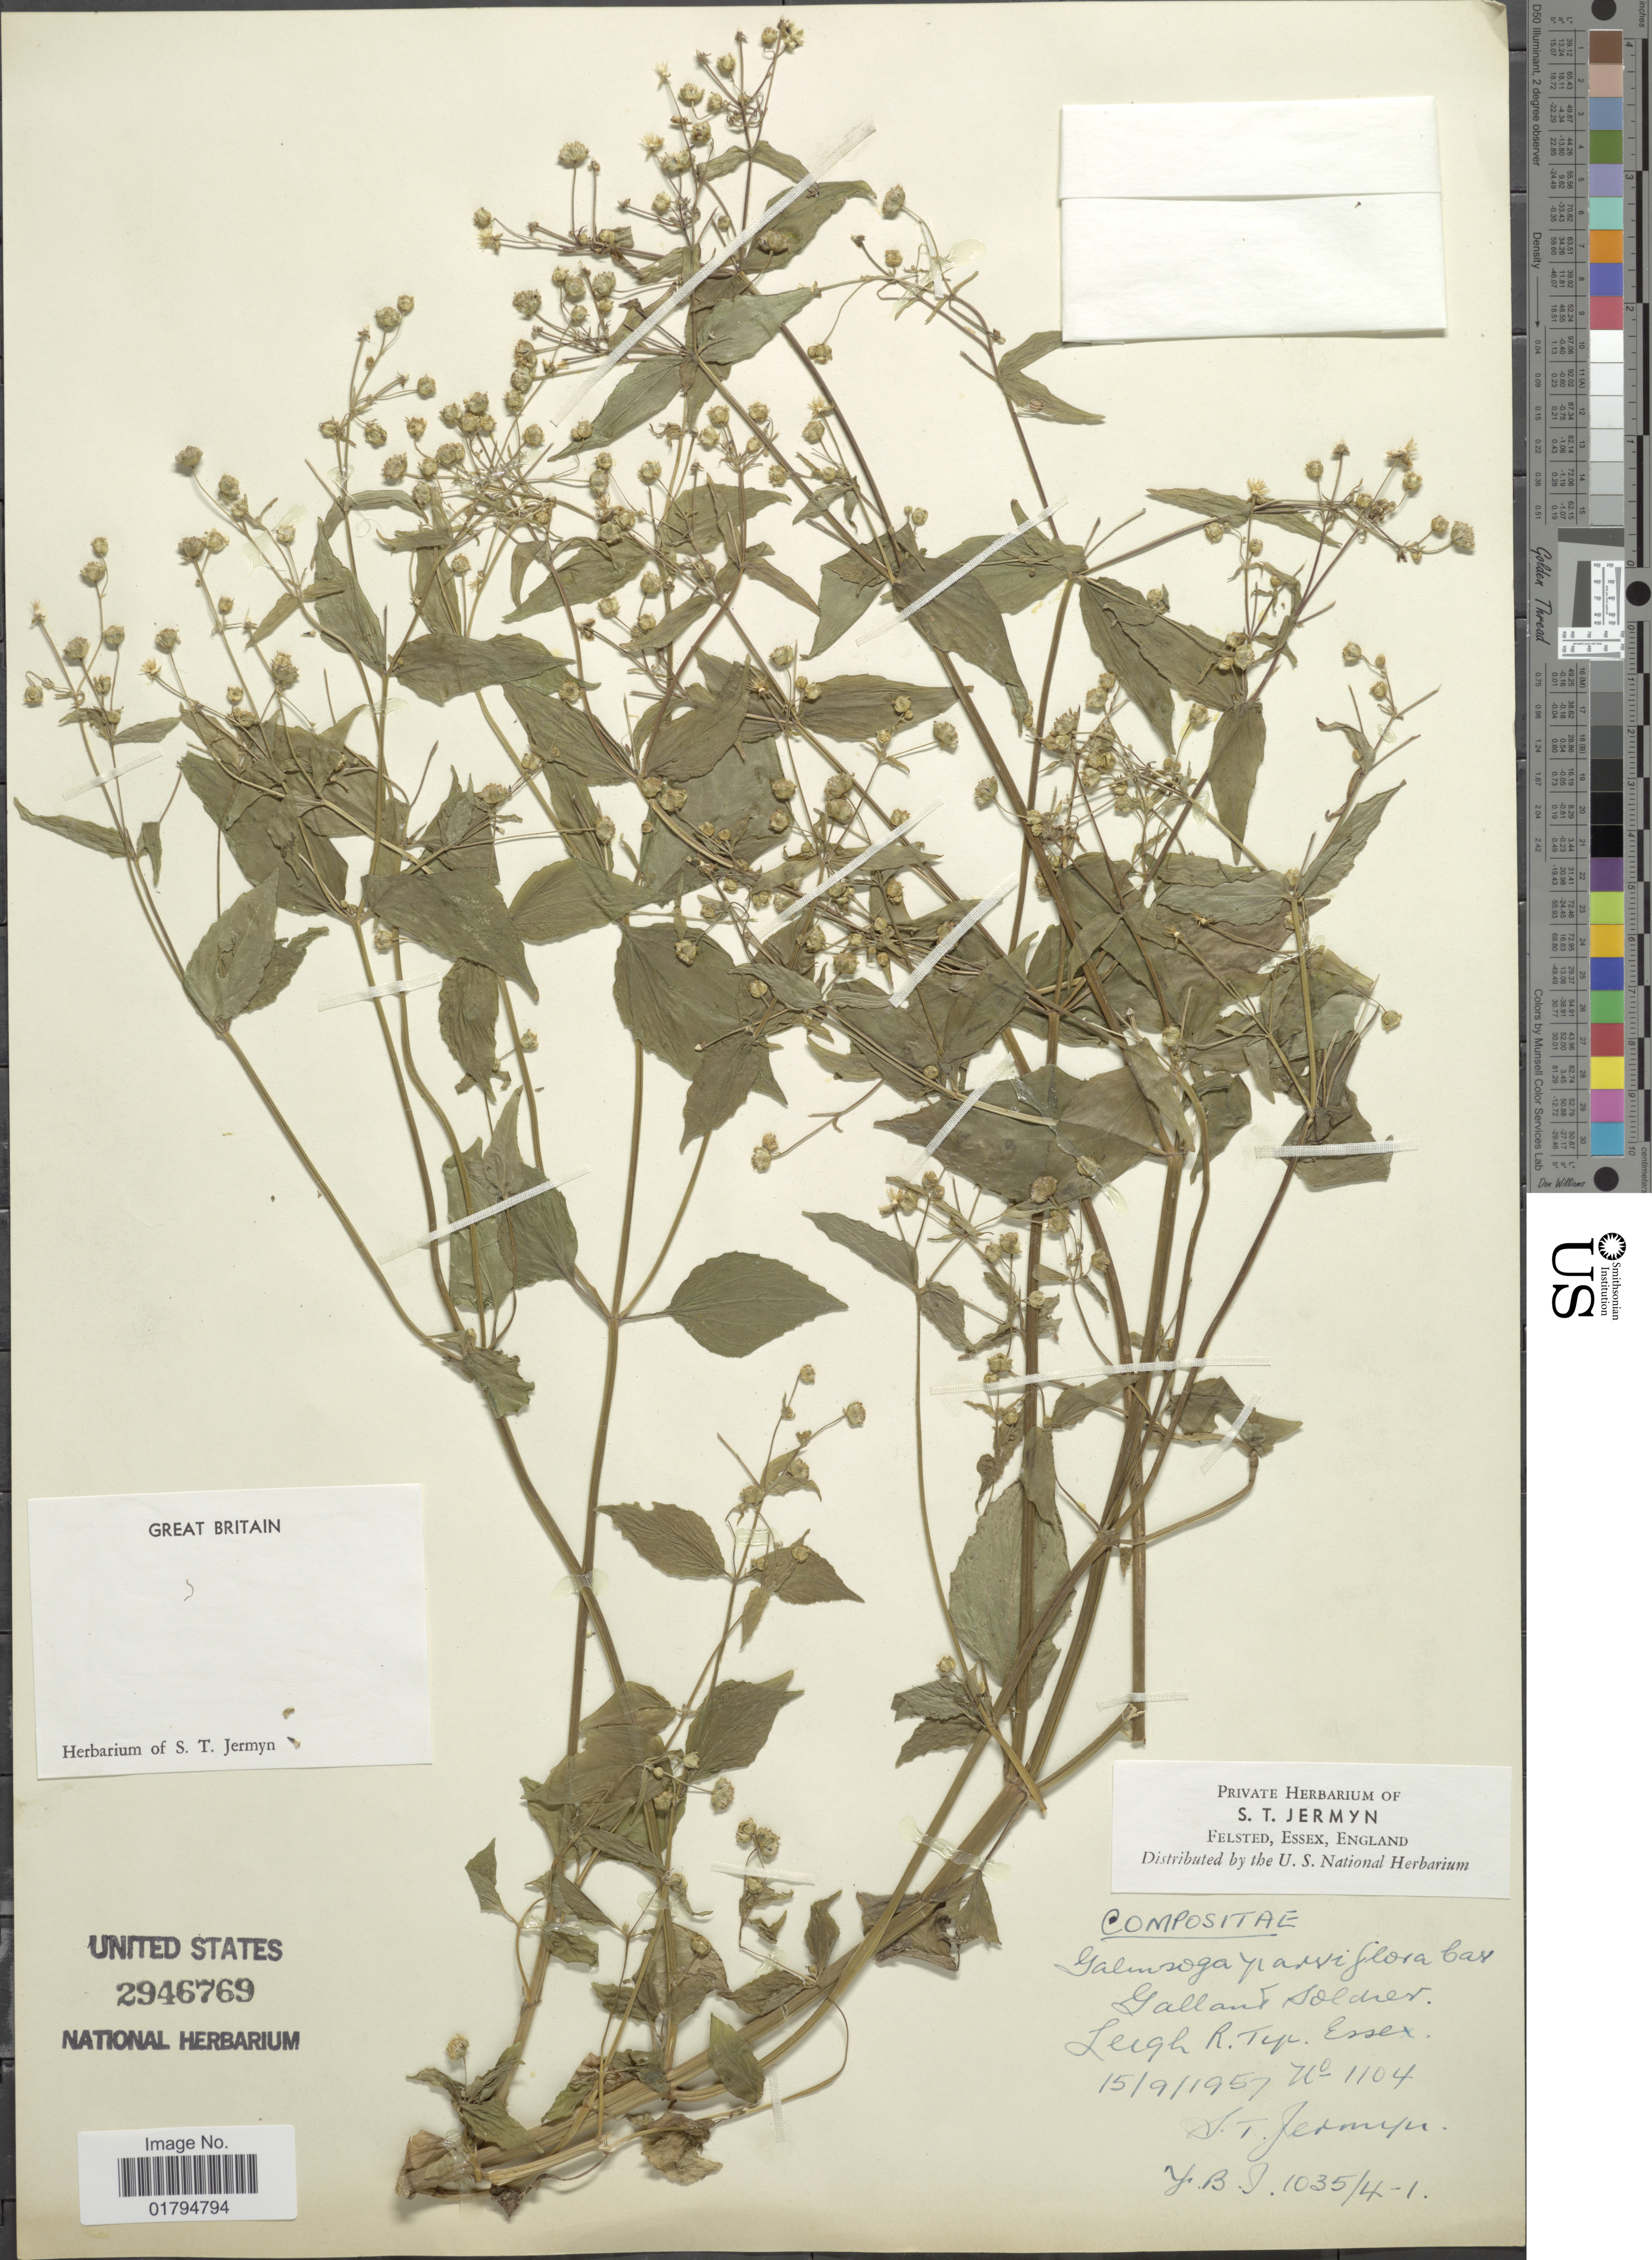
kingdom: Plantae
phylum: Tracheophyta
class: Magnoliopsida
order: Asterales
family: Asteraceae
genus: Galinsoga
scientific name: Galinsoga parviflora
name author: Cav.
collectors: S. Jermyn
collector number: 1104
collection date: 1957-09-15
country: United Kingdom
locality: Great Britain, Gallant soldier, Leigh R. Typ. Essex.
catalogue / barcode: US 2946769